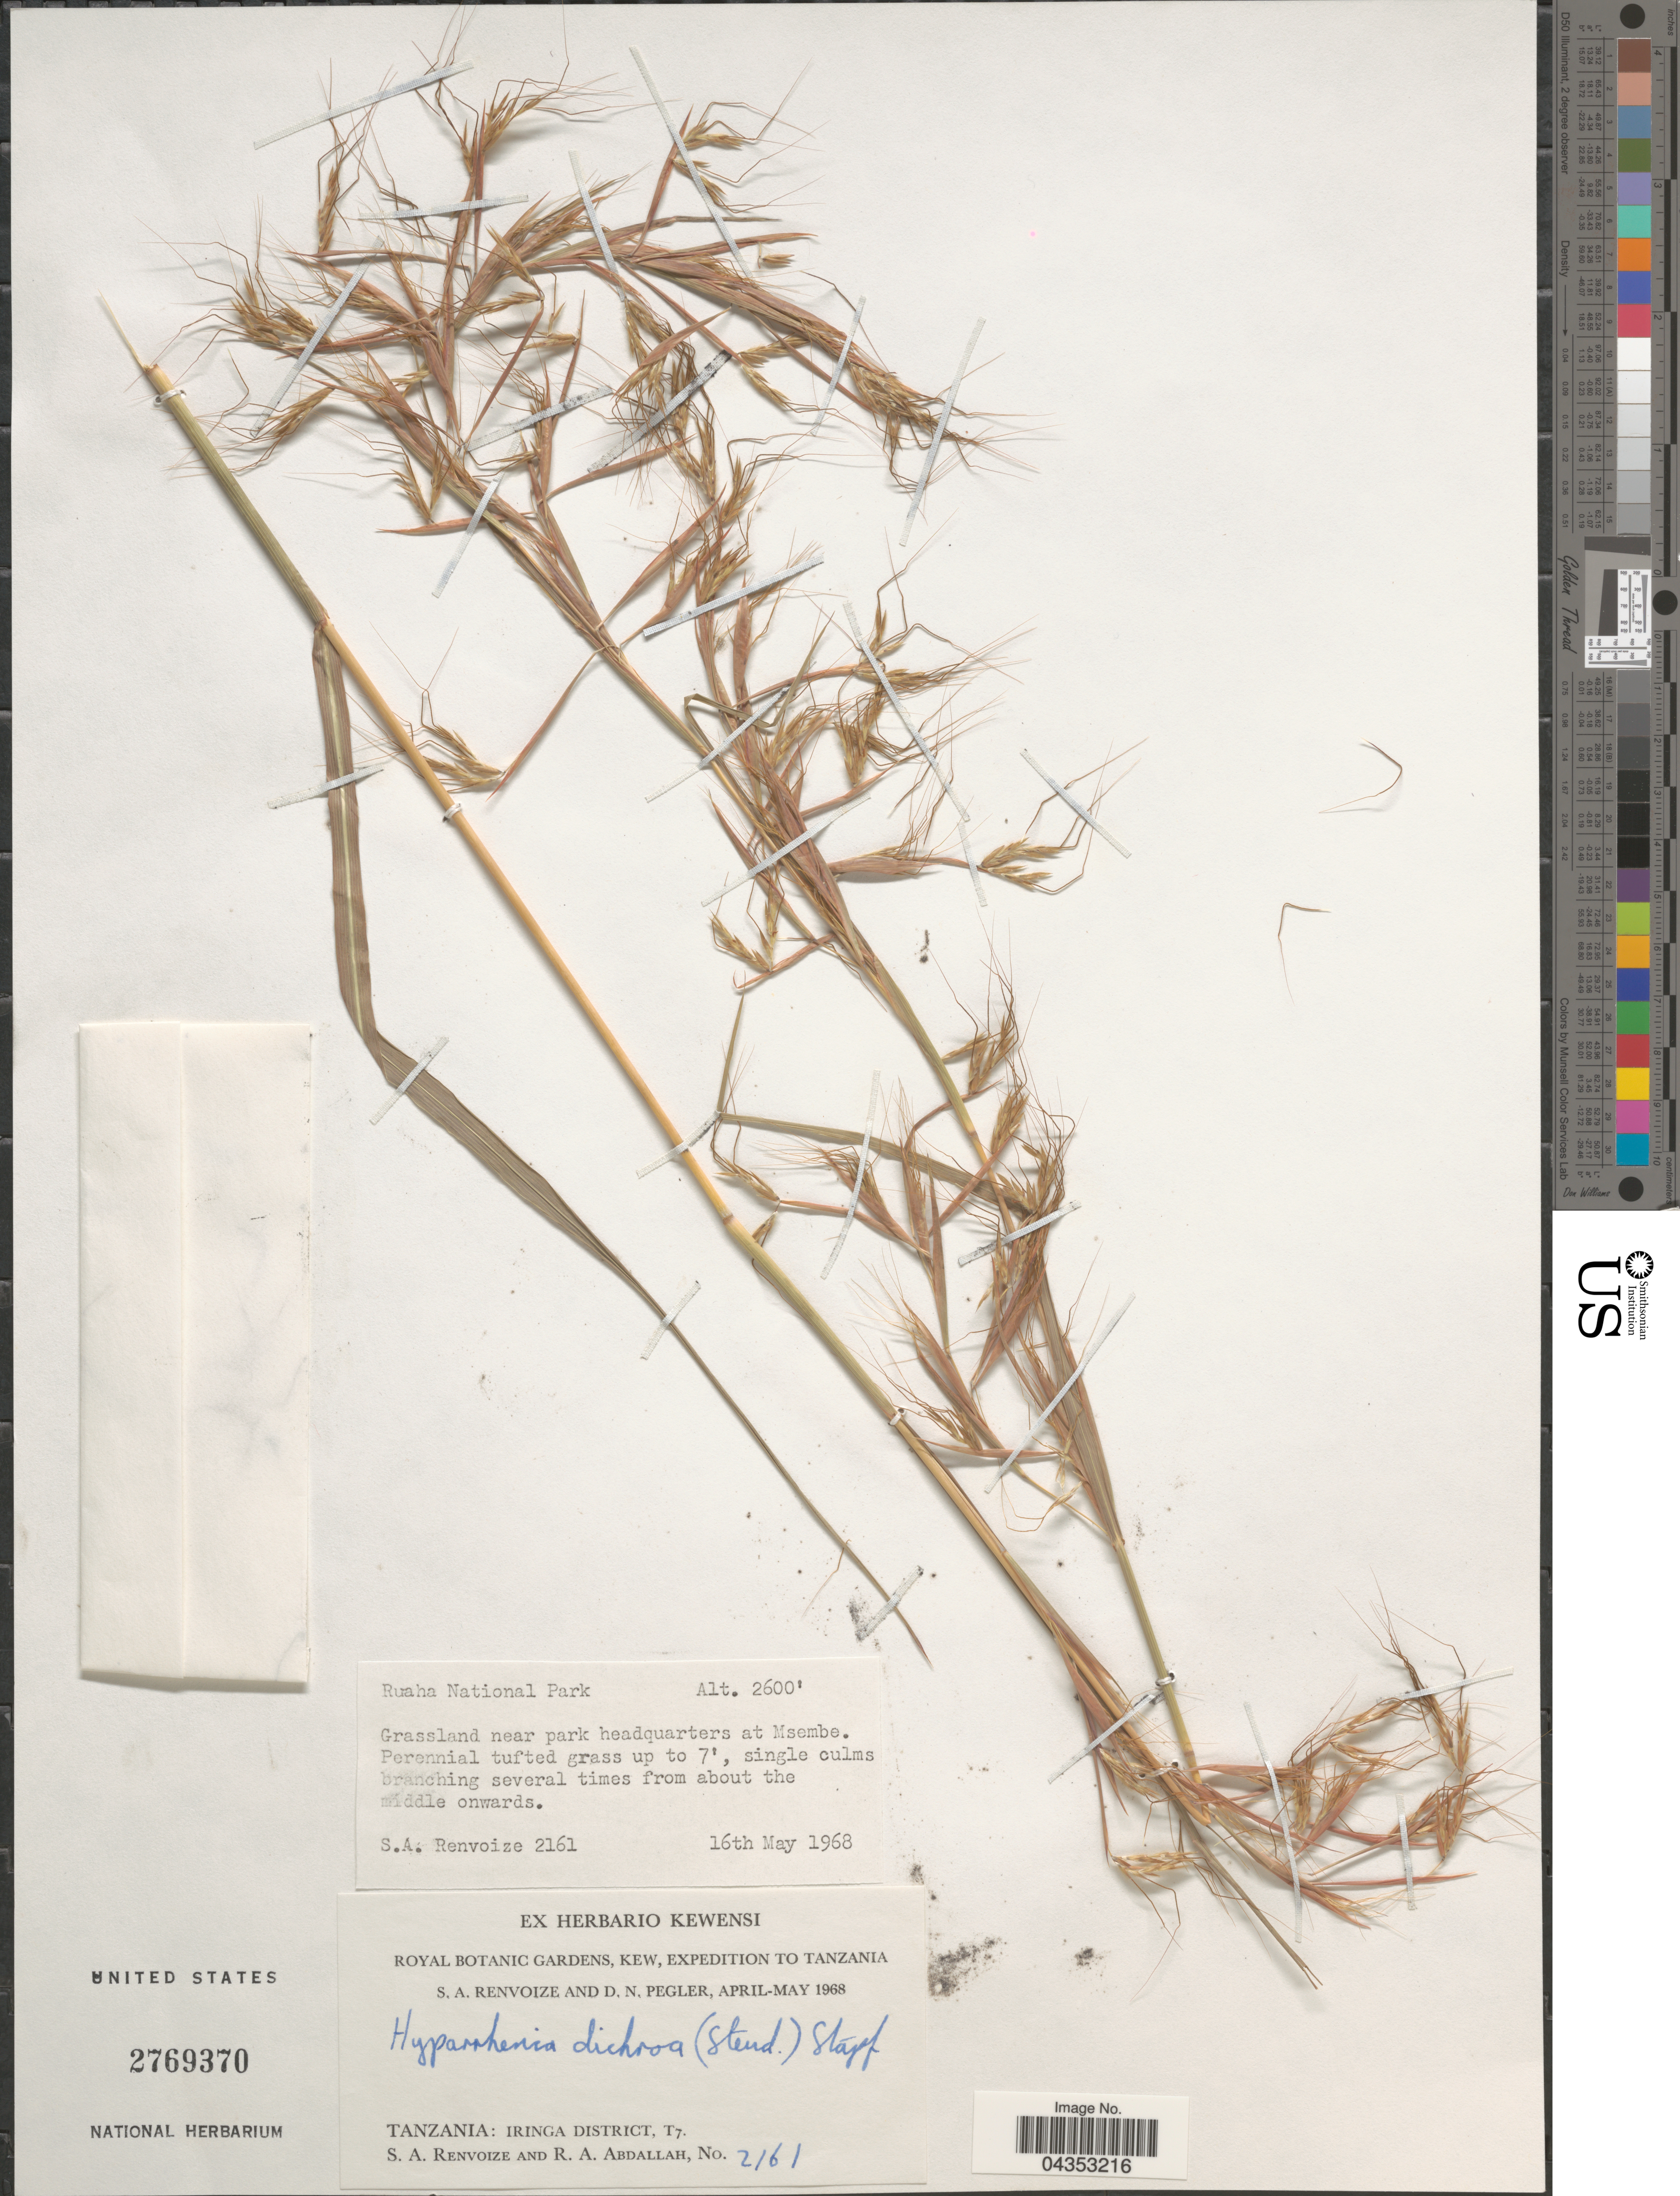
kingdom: Plantae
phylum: Tracheophyta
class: Liliopsida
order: Poales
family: Poaceae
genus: Hyparrhenia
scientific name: Hyparrhenia dichroa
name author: (Steud.) Stapf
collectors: S. A. Renvoize & R. Abdallah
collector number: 2161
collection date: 1968-05-16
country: Tanzania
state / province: Iringa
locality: Ruaha National Park. Grassland near park headquarters at Msembe. Royal Botanic Gardens, Kew, Expedition to Tanzania, April-May 1968. Iringa District, T7.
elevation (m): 792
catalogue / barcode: US 2769370